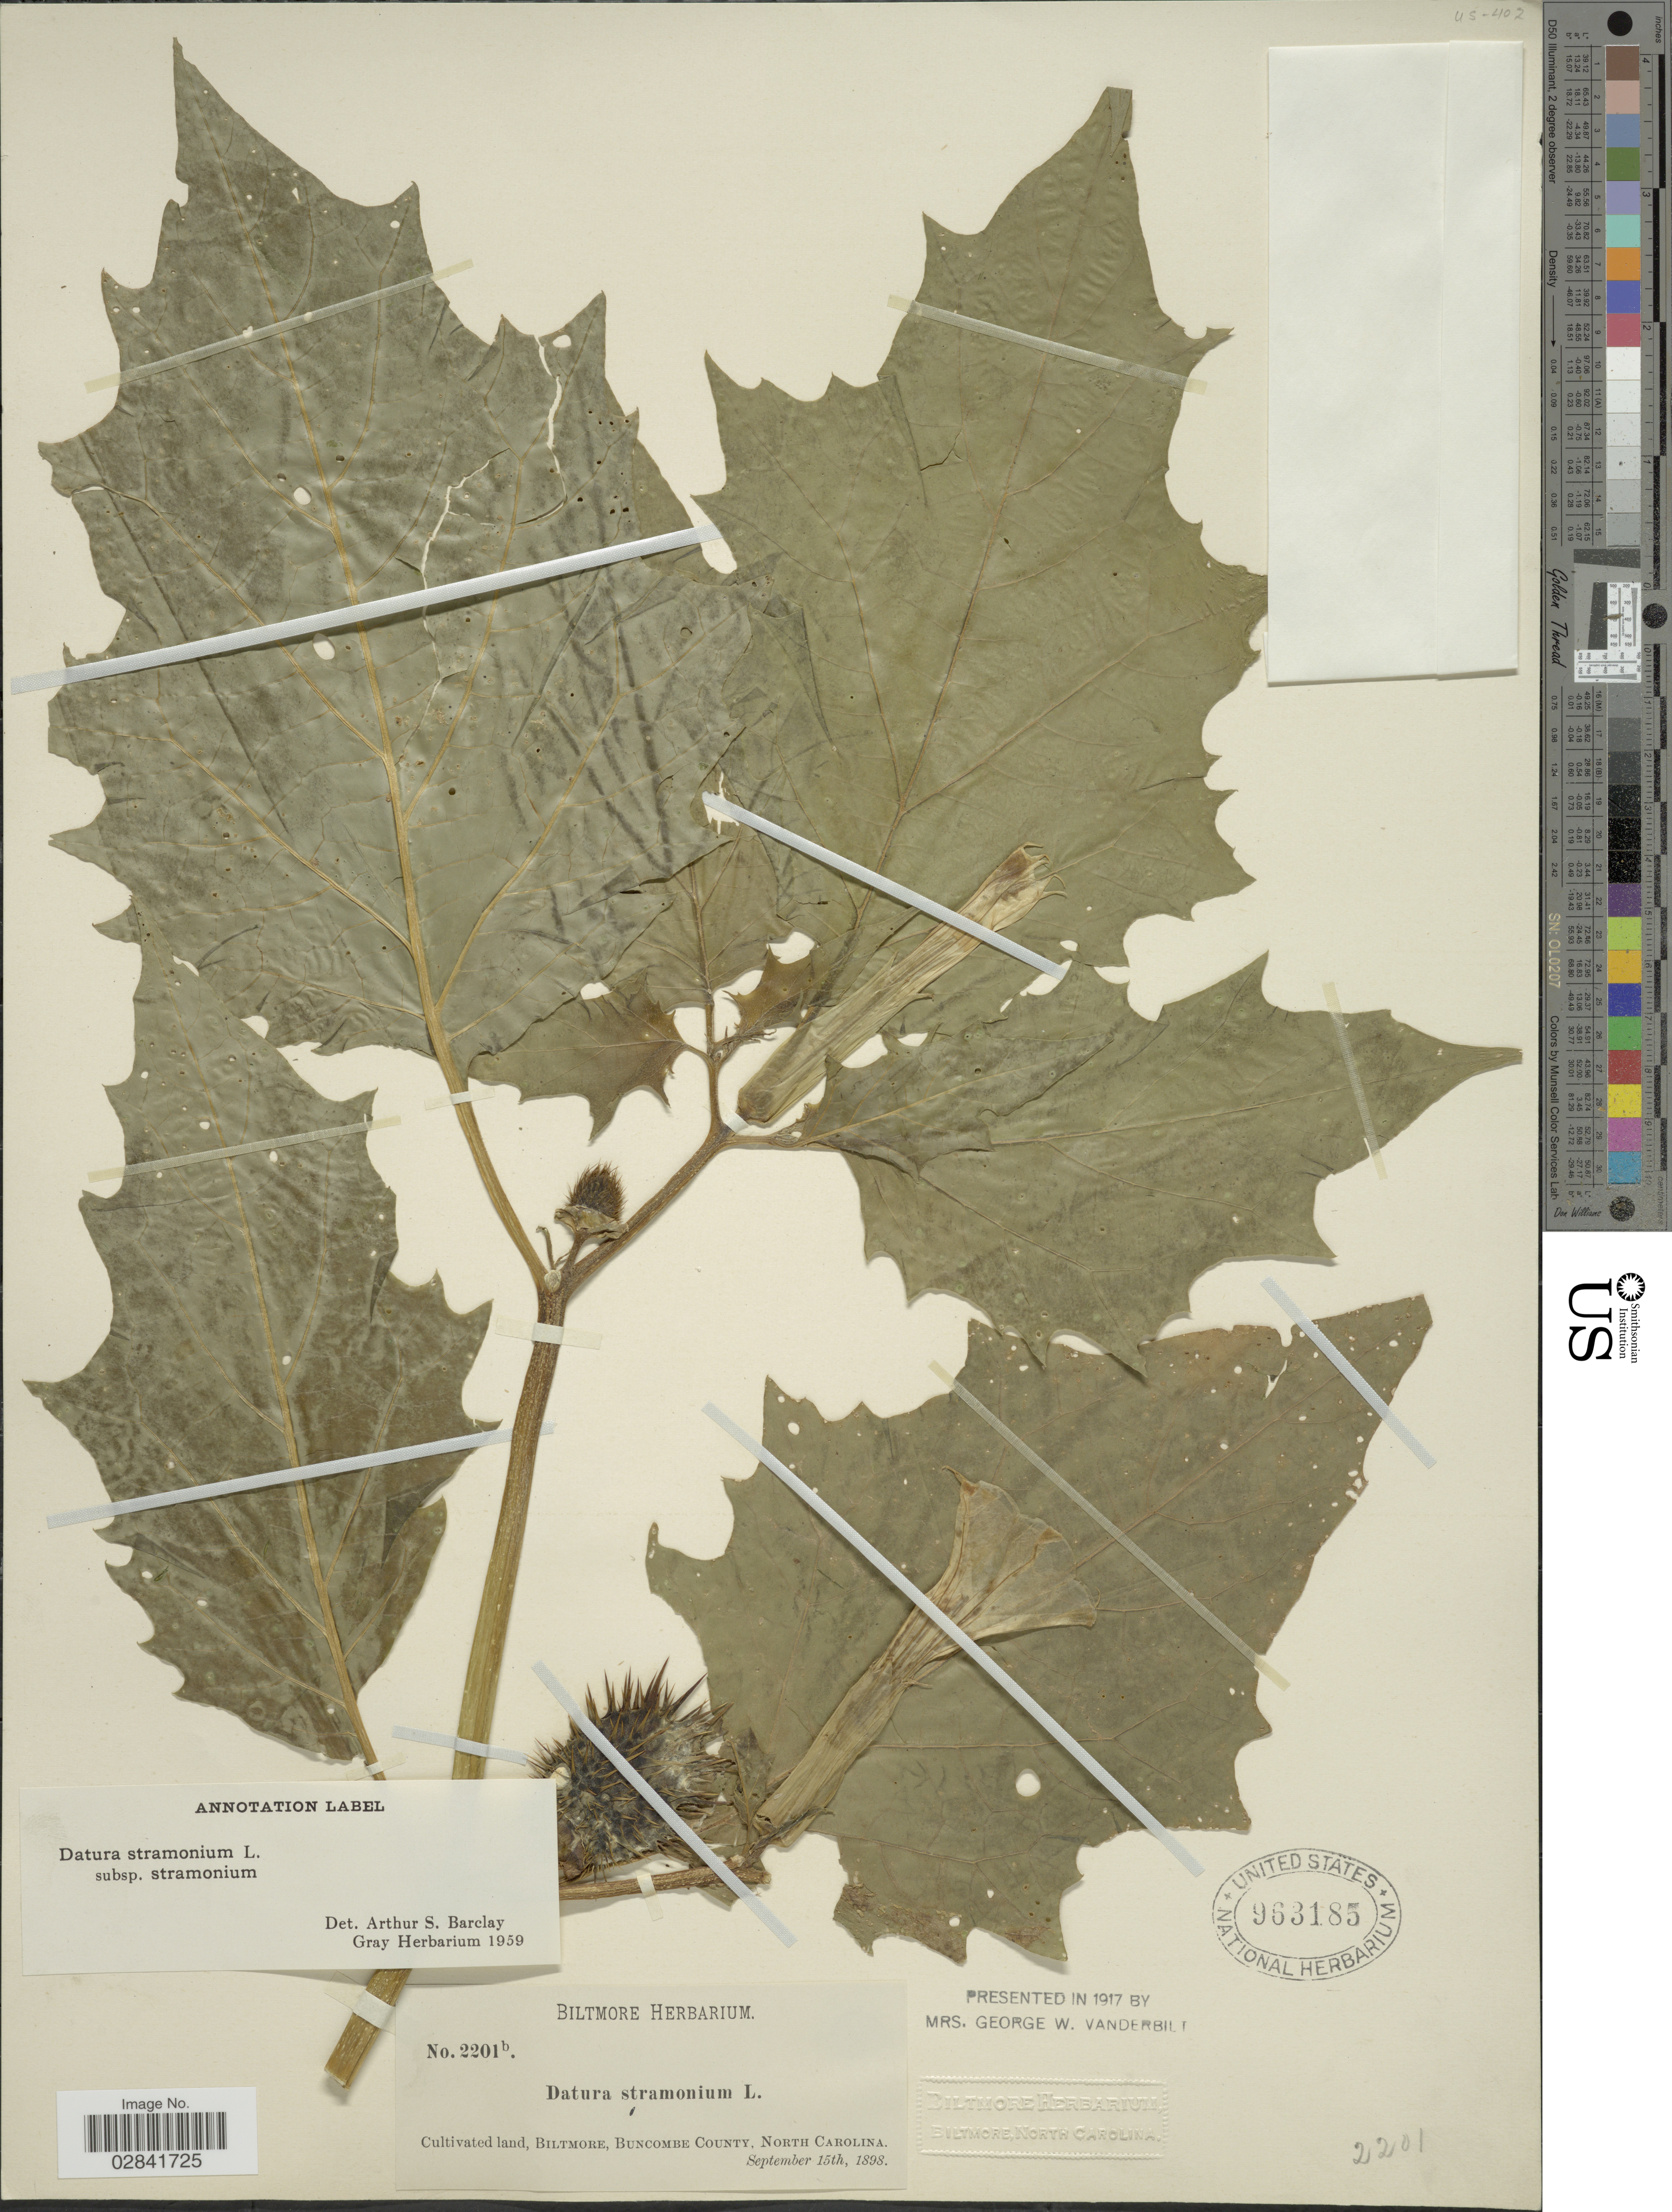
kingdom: Plantae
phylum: Tracheophyta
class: Magnoliopsida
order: Solanales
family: Solanaceae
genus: Datura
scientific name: Datura stramonium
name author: L.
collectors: ex herb. Biltmore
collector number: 2201b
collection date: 1898-09-15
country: United States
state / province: North Carolina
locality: Biltmore, Buncombe County.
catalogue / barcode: US 963185